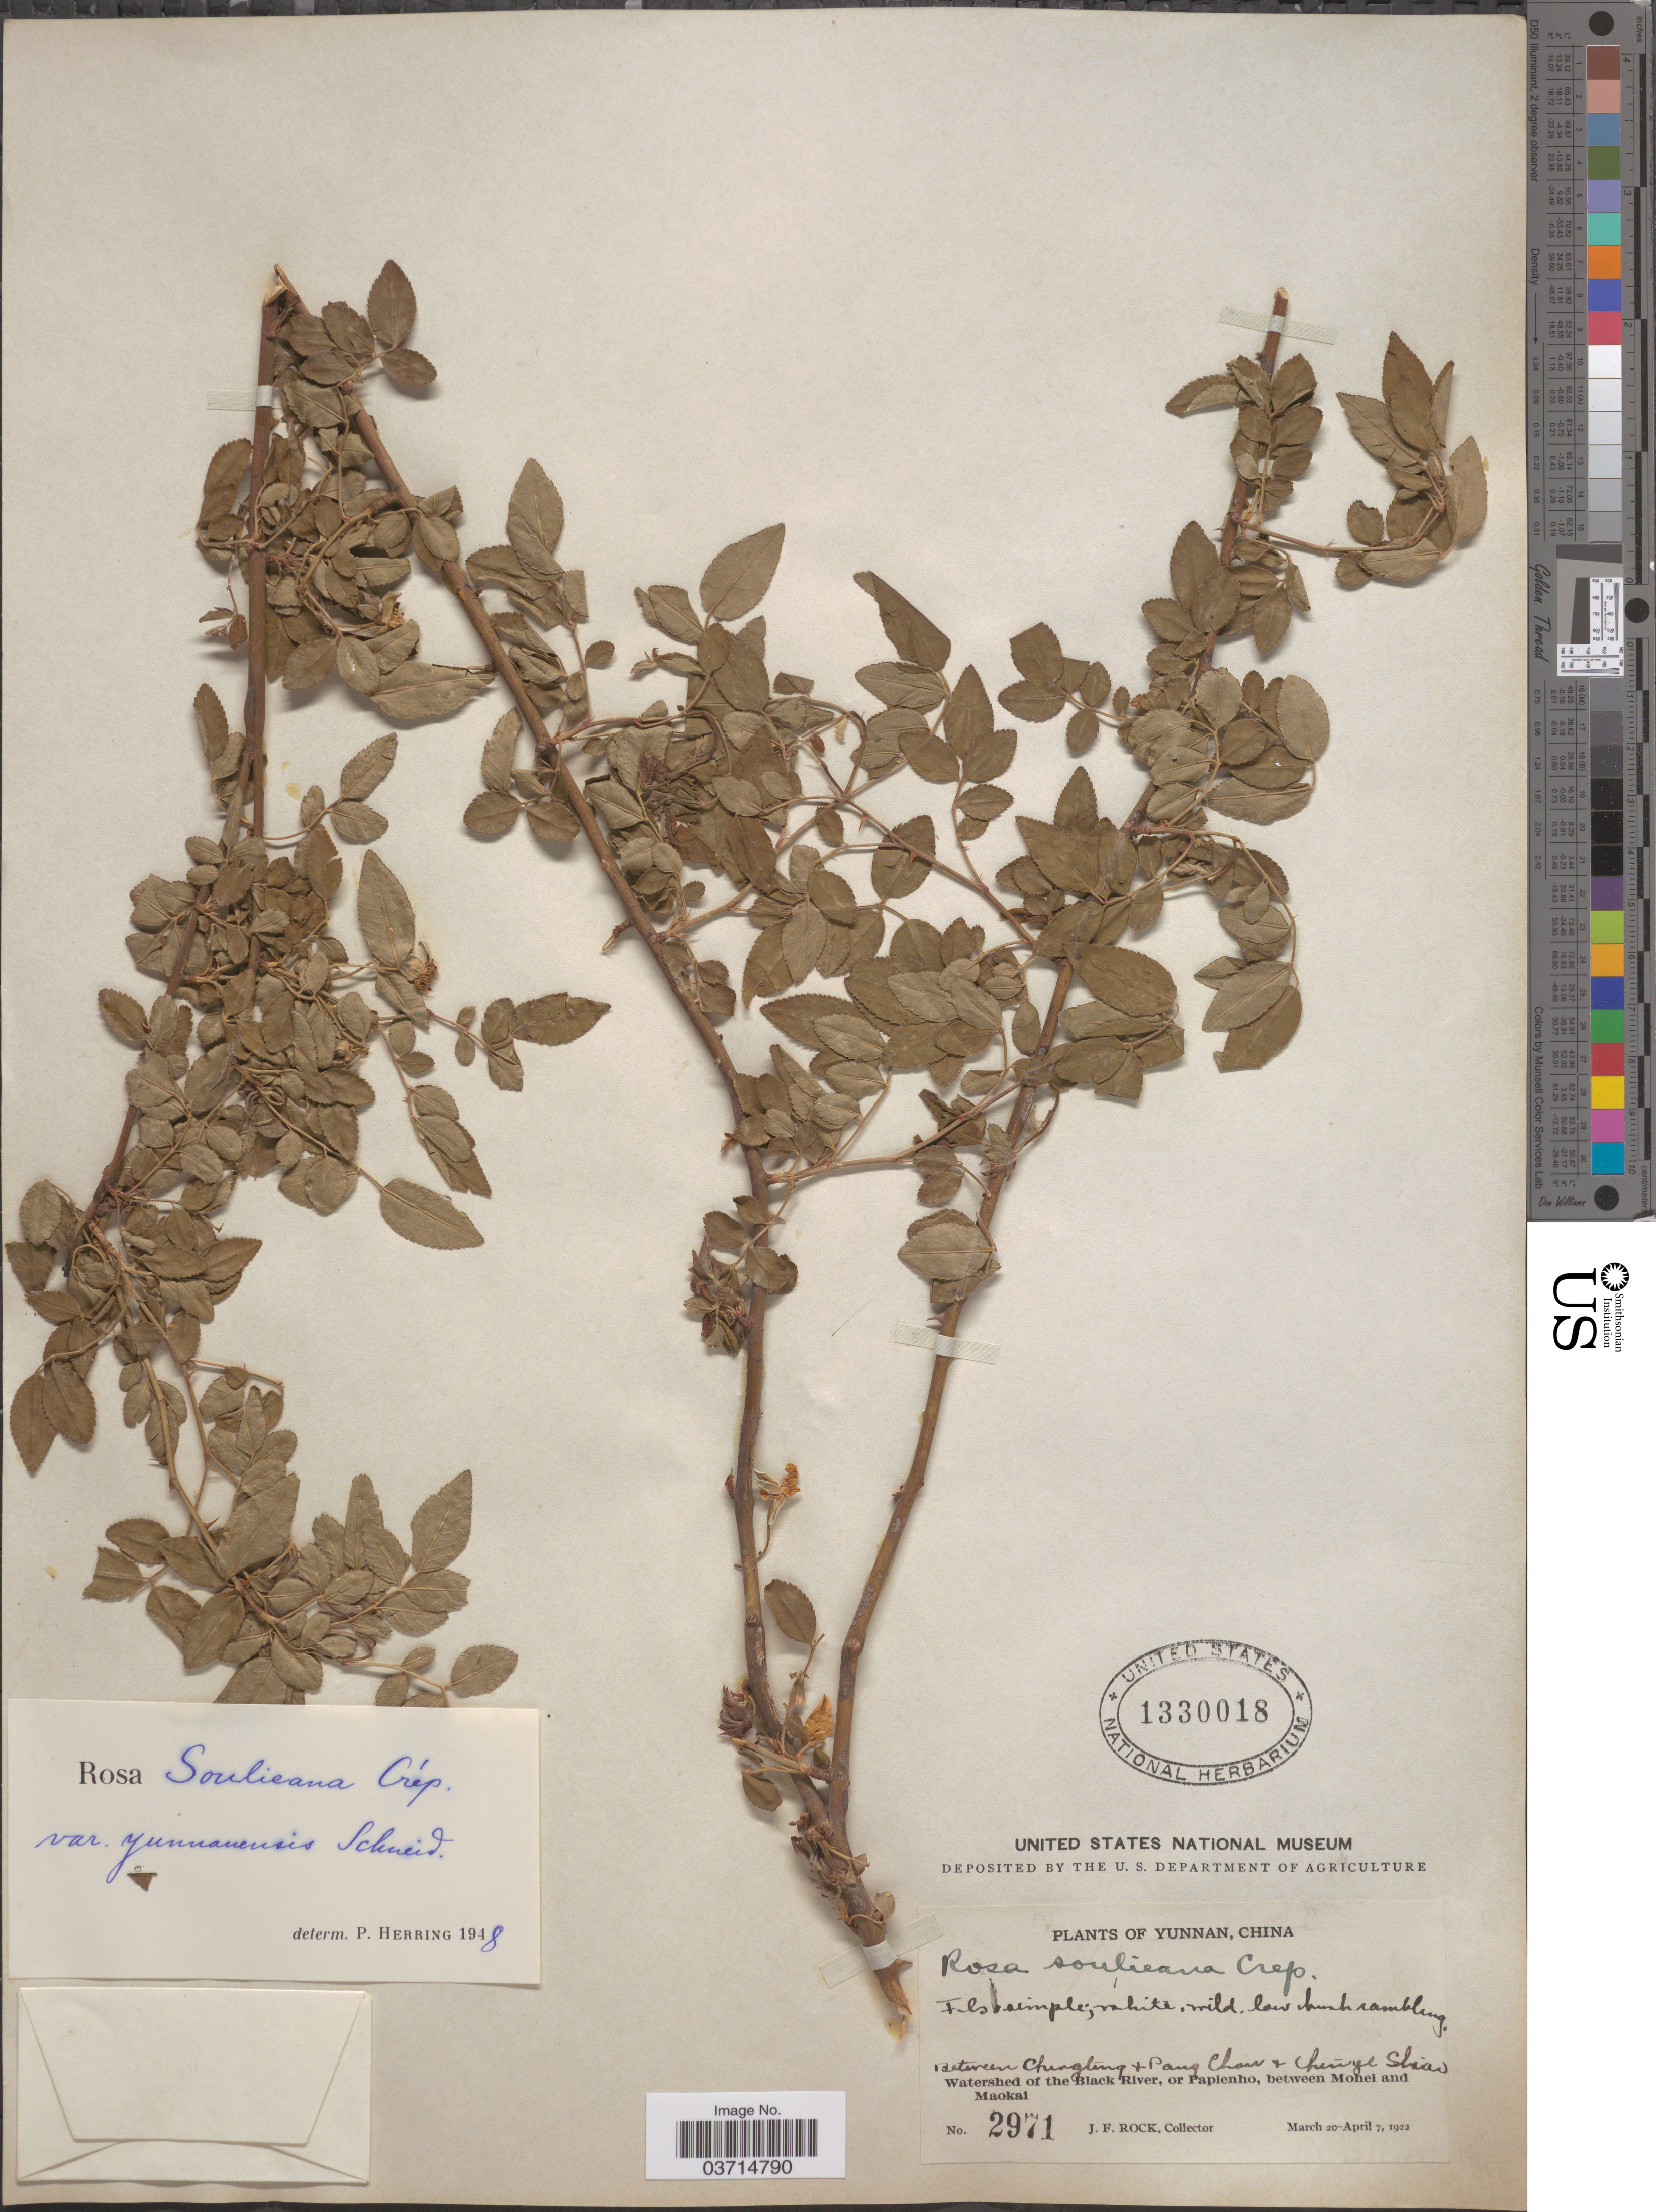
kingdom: Plantae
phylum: Tracheophyta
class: Magnoliopsida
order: Rosales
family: Rosaceae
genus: Rosa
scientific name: Rosa soulieana var. yunnanensis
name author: C.K. Schneid.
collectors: J. Rock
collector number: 2971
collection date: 1922-03-20/1922-04-07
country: China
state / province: Yunnan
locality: Between Chingting + Pang Chan + Chinge Shiao. [interpreted] Watershed of the Black River, or Papienho, between Mohei and Maokai.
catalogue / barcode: US 1330018